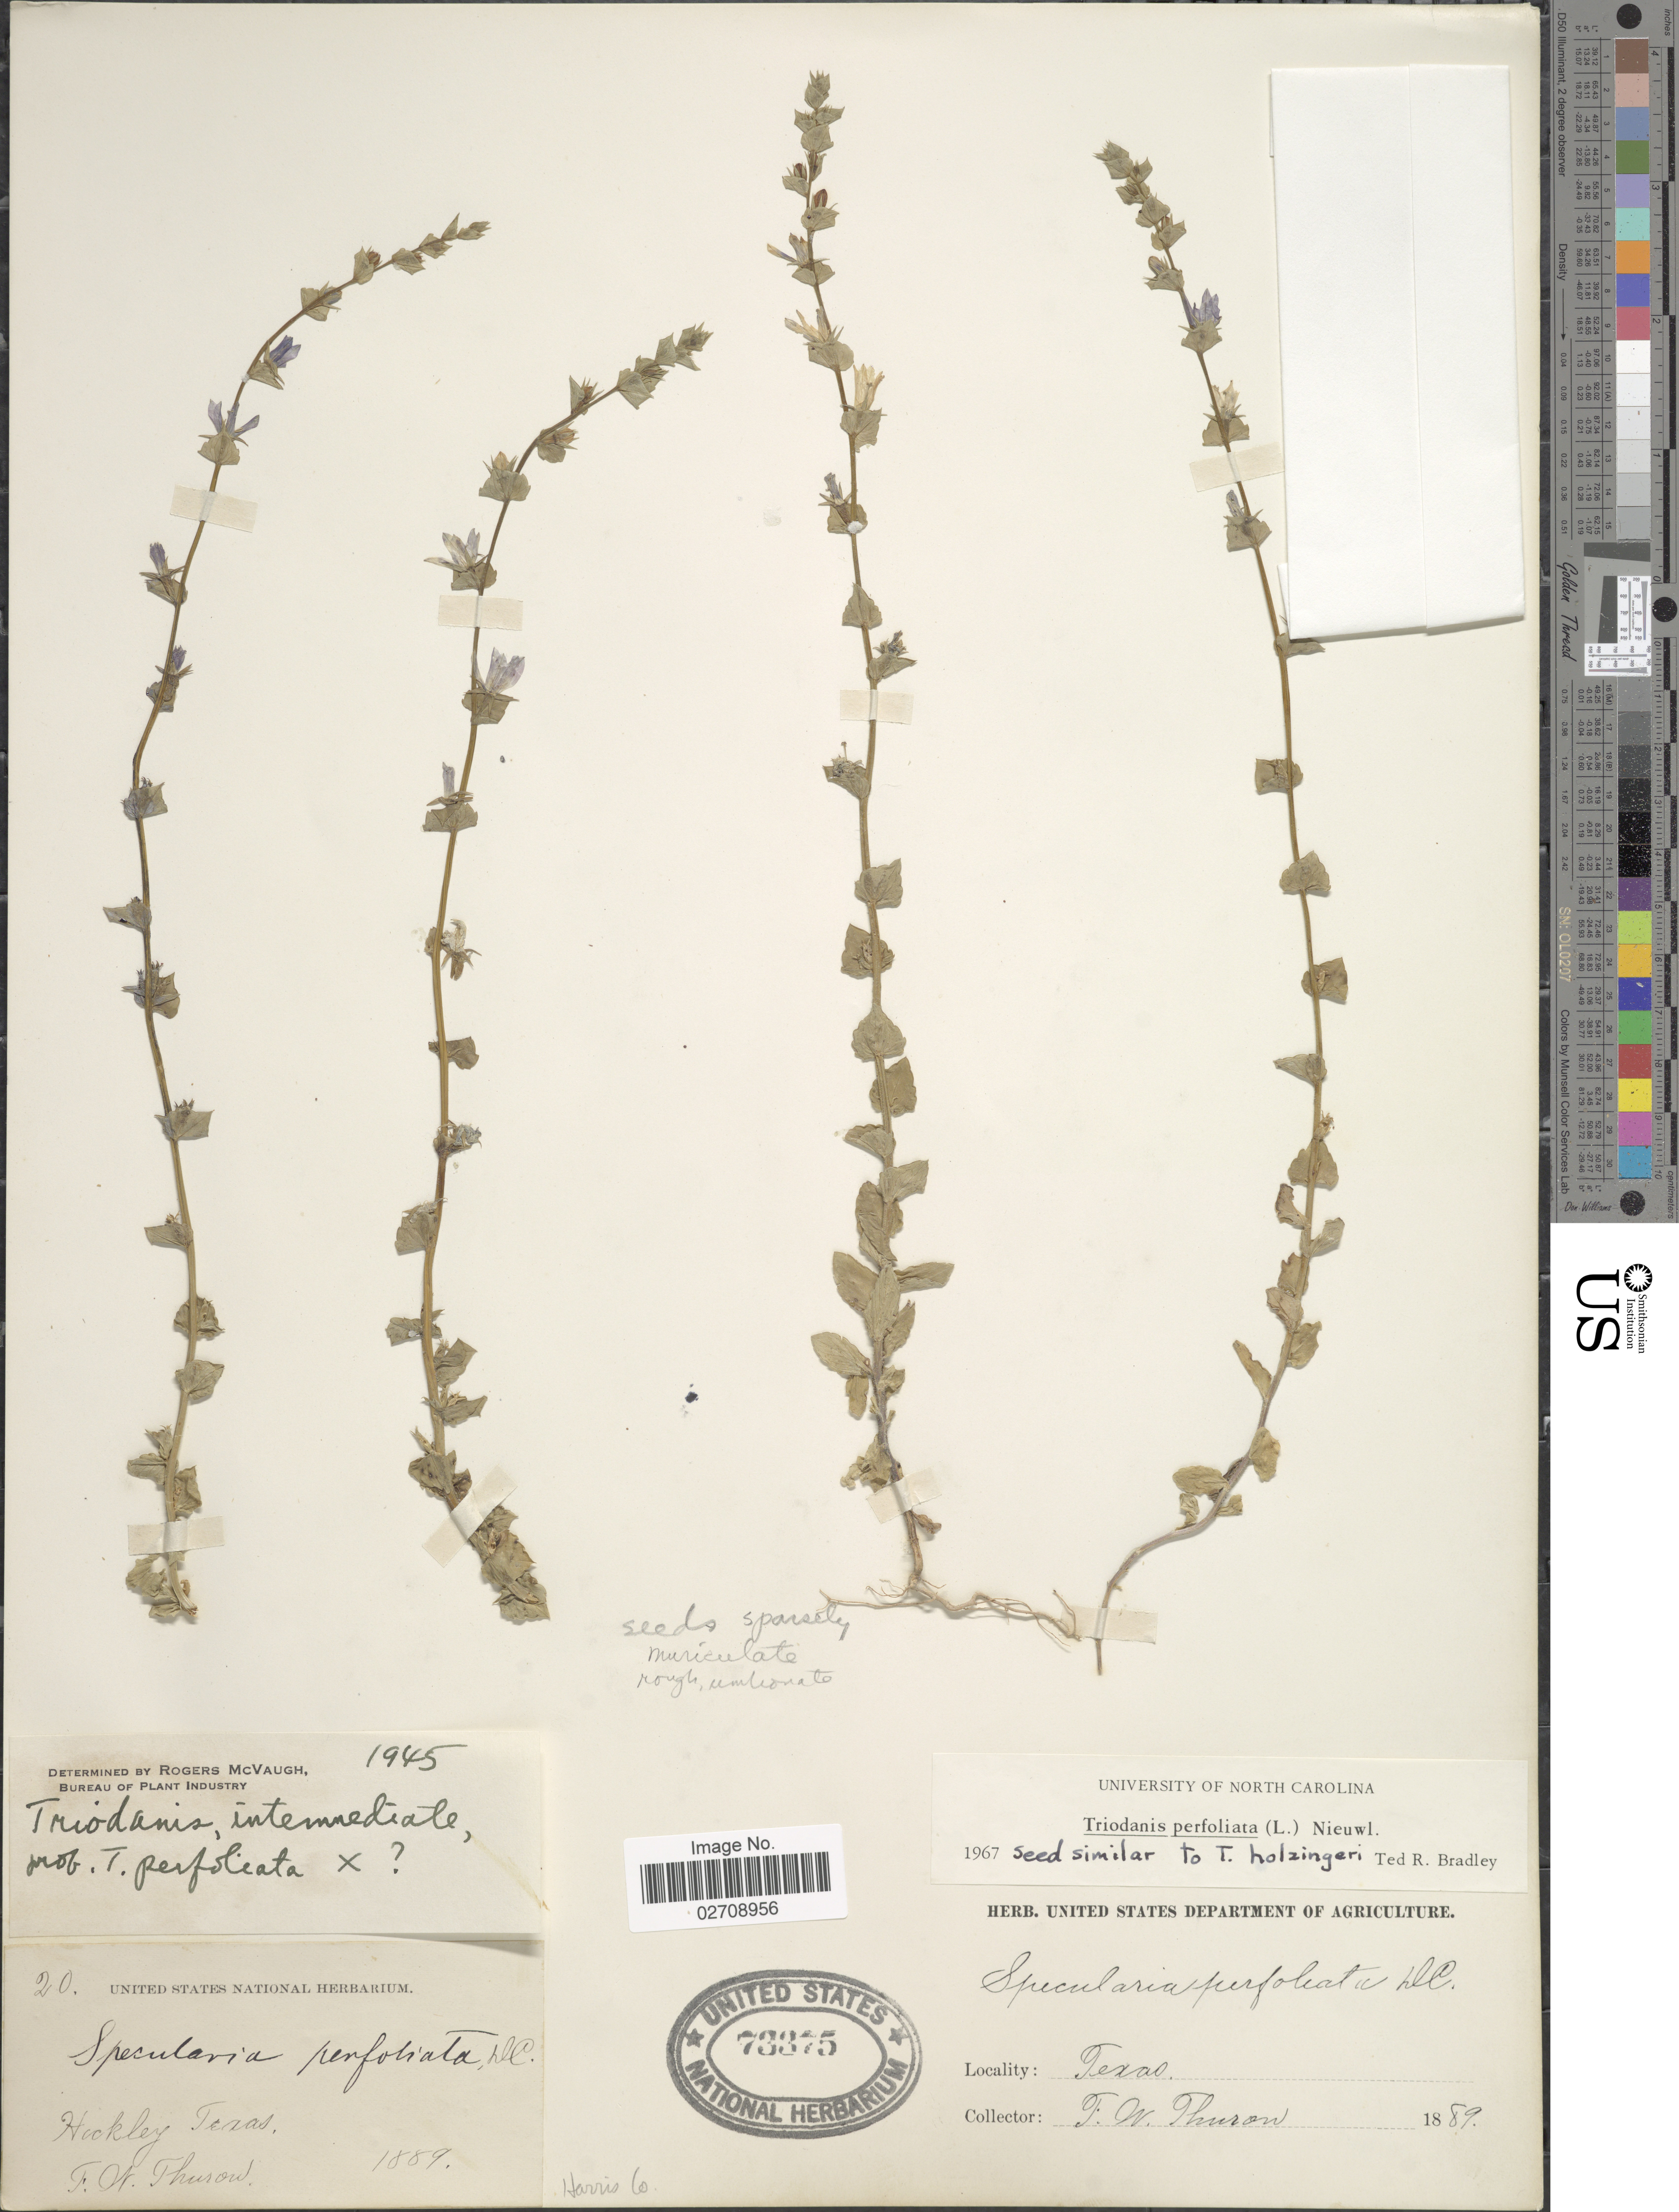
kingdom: Plantae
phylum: Tracheophyta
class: Magnoliopsida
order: Asterales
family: Campanulaceae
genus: Triodanis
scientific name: Triodanis perfoliata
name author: (L.) Nieuwl.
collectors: F. W. Thurow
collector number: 20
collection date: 1889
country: United States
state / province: Texas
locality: Hockley, Harris Co.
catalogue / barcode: US 73375